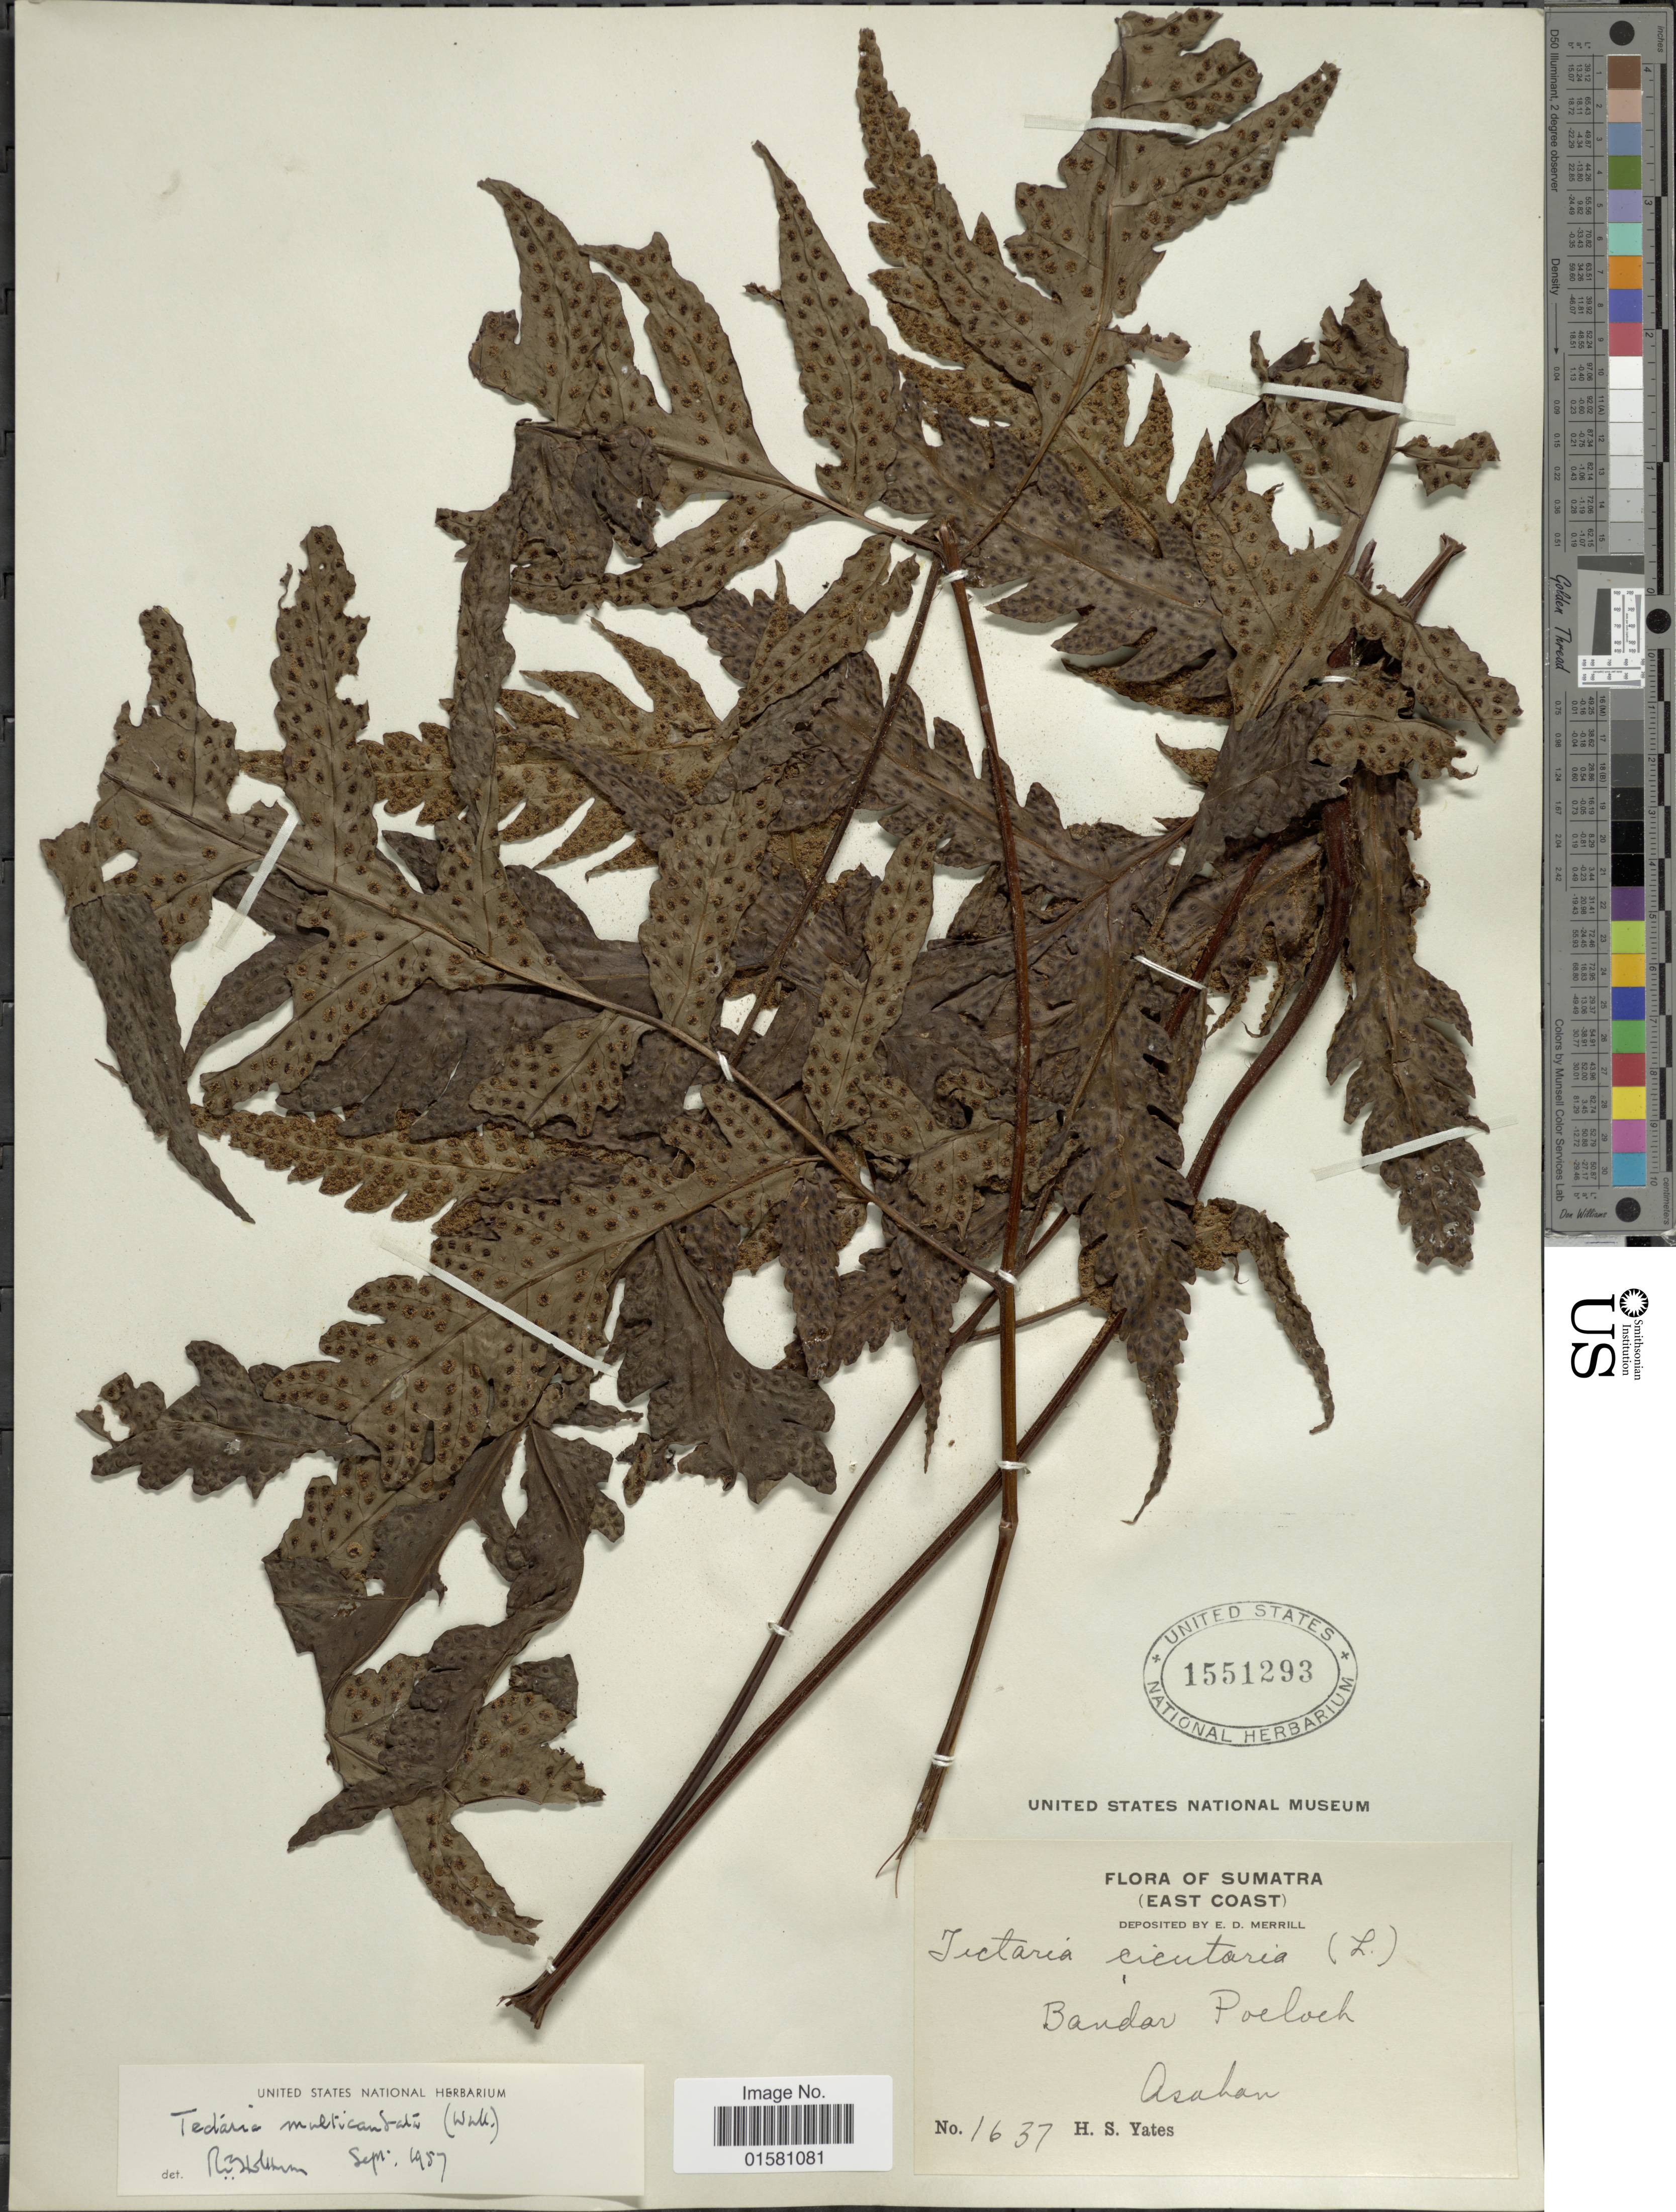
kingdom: Plantae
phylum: Tracheophyta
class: Polypodiopsida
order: Polypodiales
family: Tectariaceae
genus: Tectaria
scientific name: Tectaria griffithii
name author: (Baker) C. Chr.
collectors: H. S. Yates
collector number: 1637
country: Indonesia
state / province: Sumatra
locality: East Coast. Bandar Poeloch, Asahan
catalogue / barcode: US 1551293